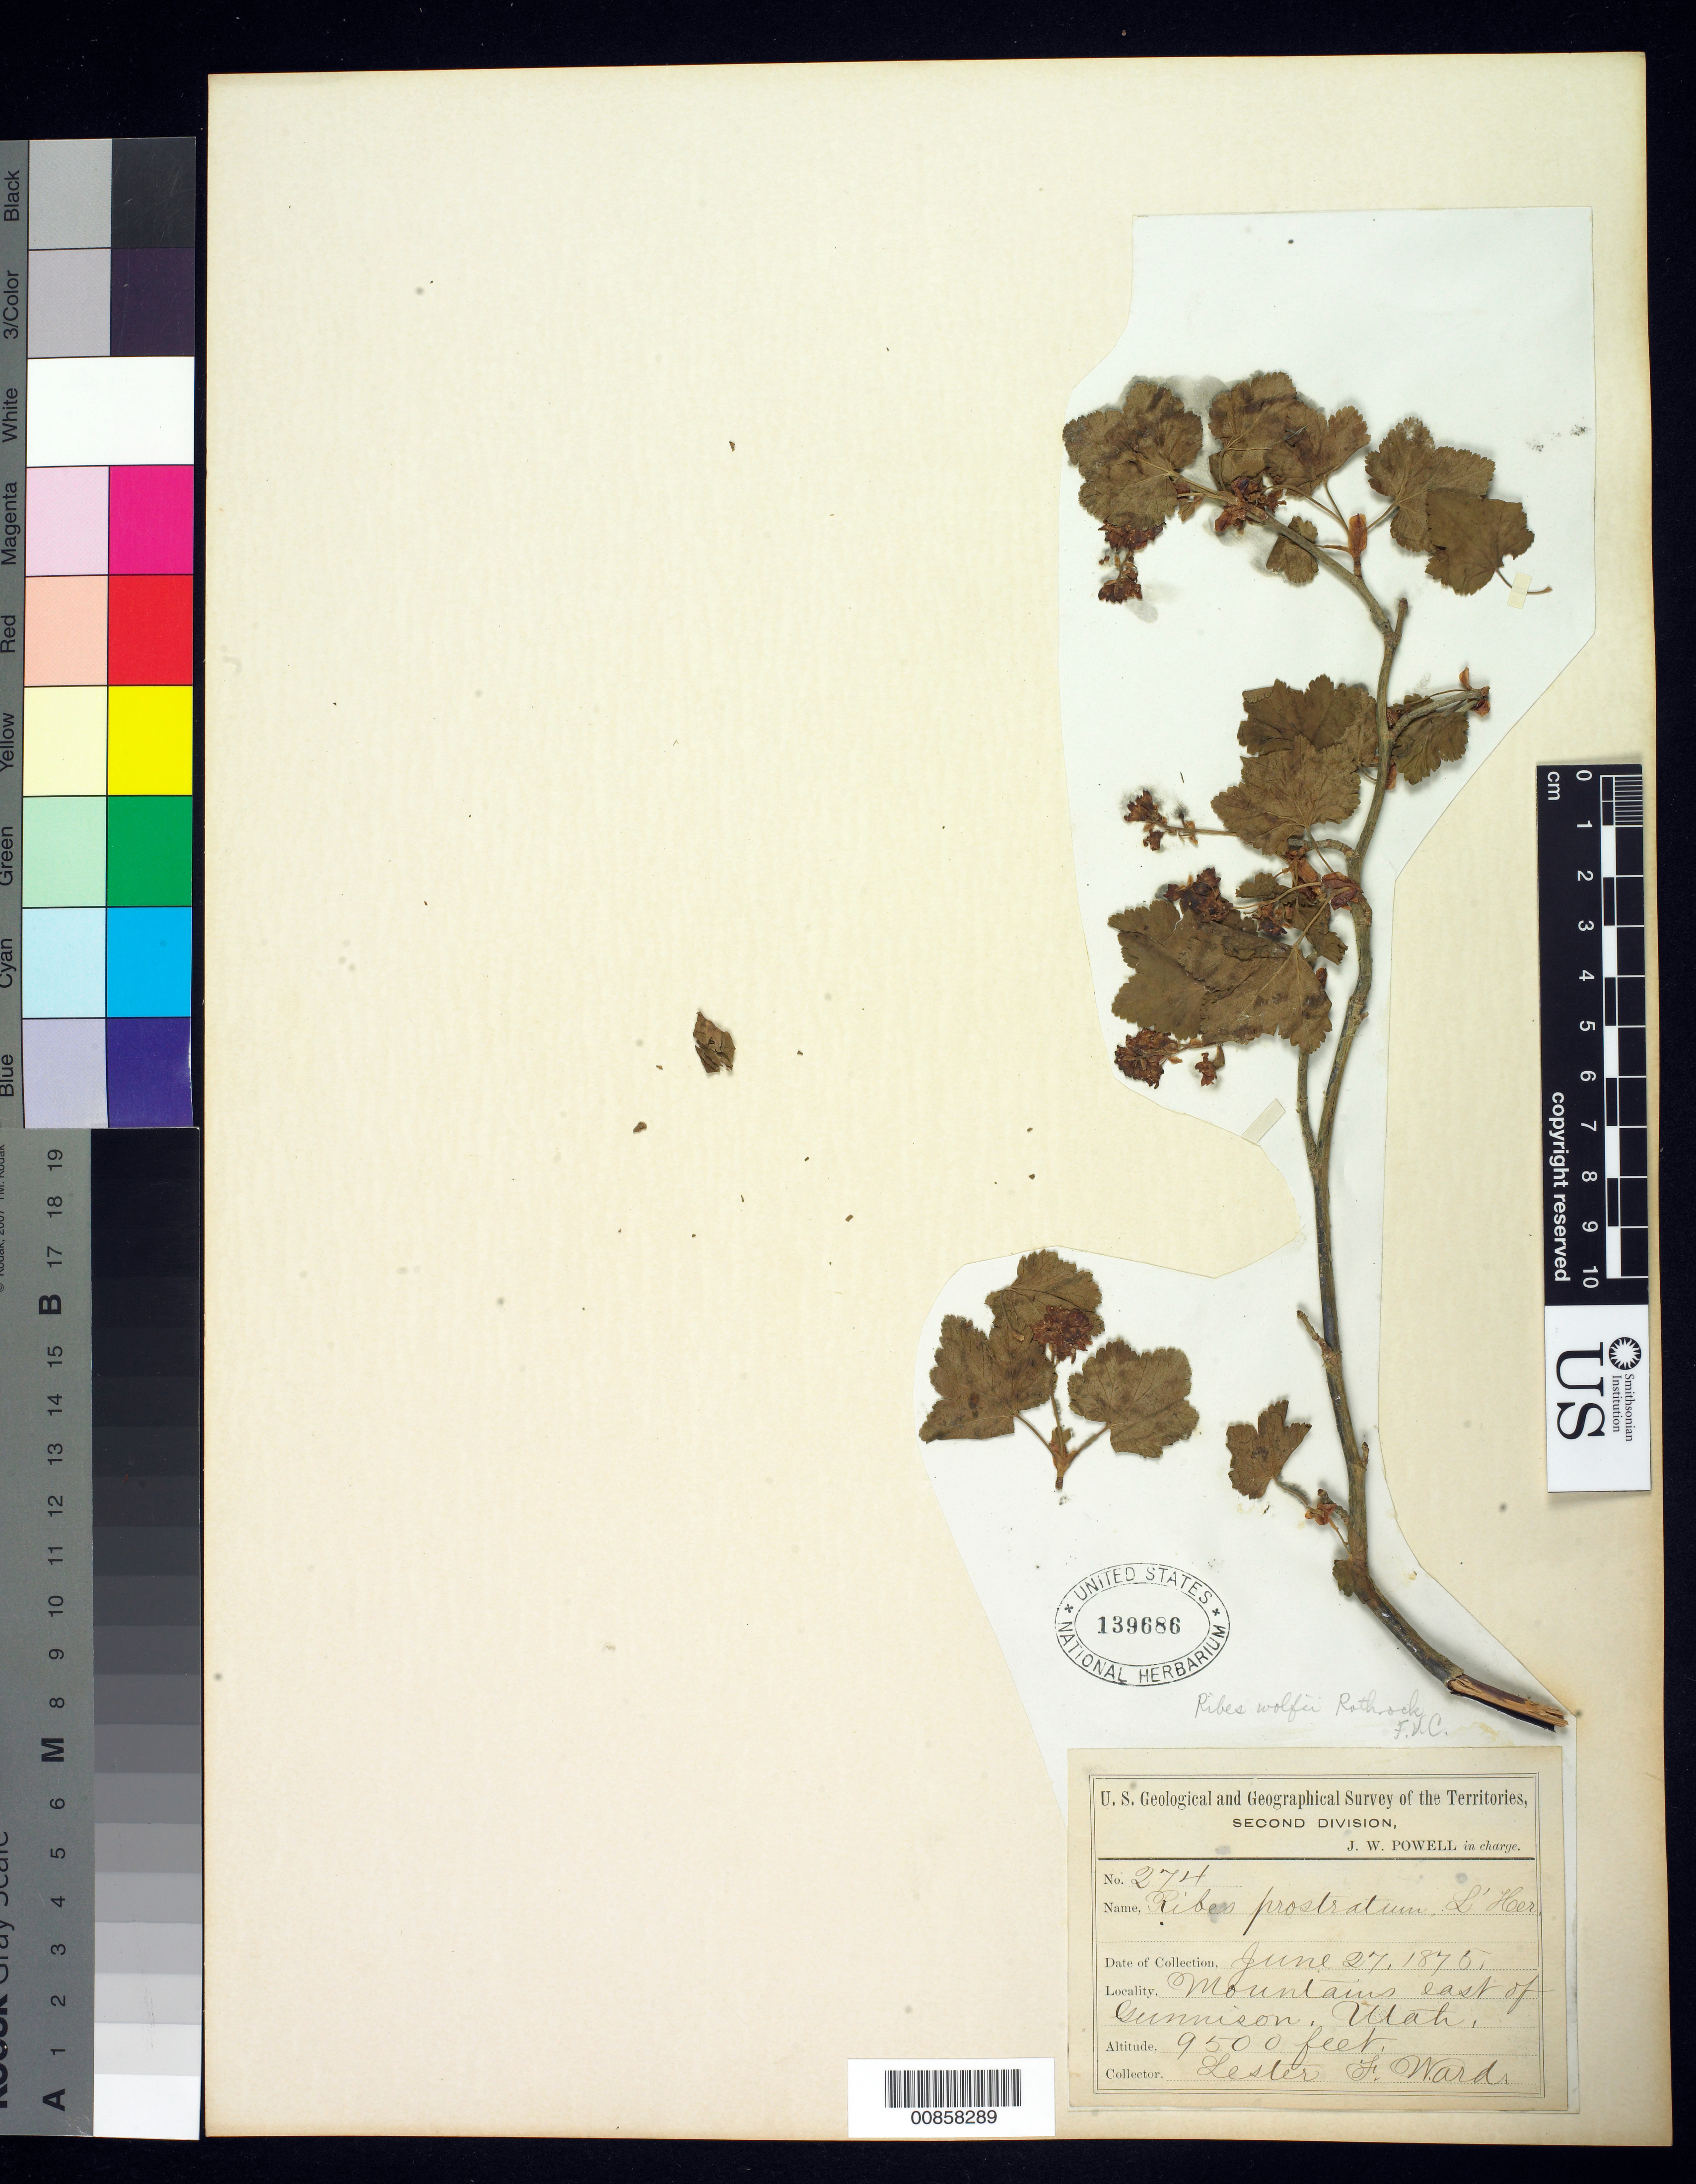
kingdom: Plantae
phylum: Tracheophyta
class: Magnoliopsida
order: Saxifragales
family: Grossulariaceae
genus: Ribes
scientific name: Ribes wolfii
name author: Rothr.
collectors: L. F. Ward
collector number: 274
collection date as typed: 27 Jun 1875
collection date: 1875-06-27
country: United States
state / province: Utah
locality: Mountain east of Gunnison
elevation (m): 2896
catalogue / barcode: US 139686